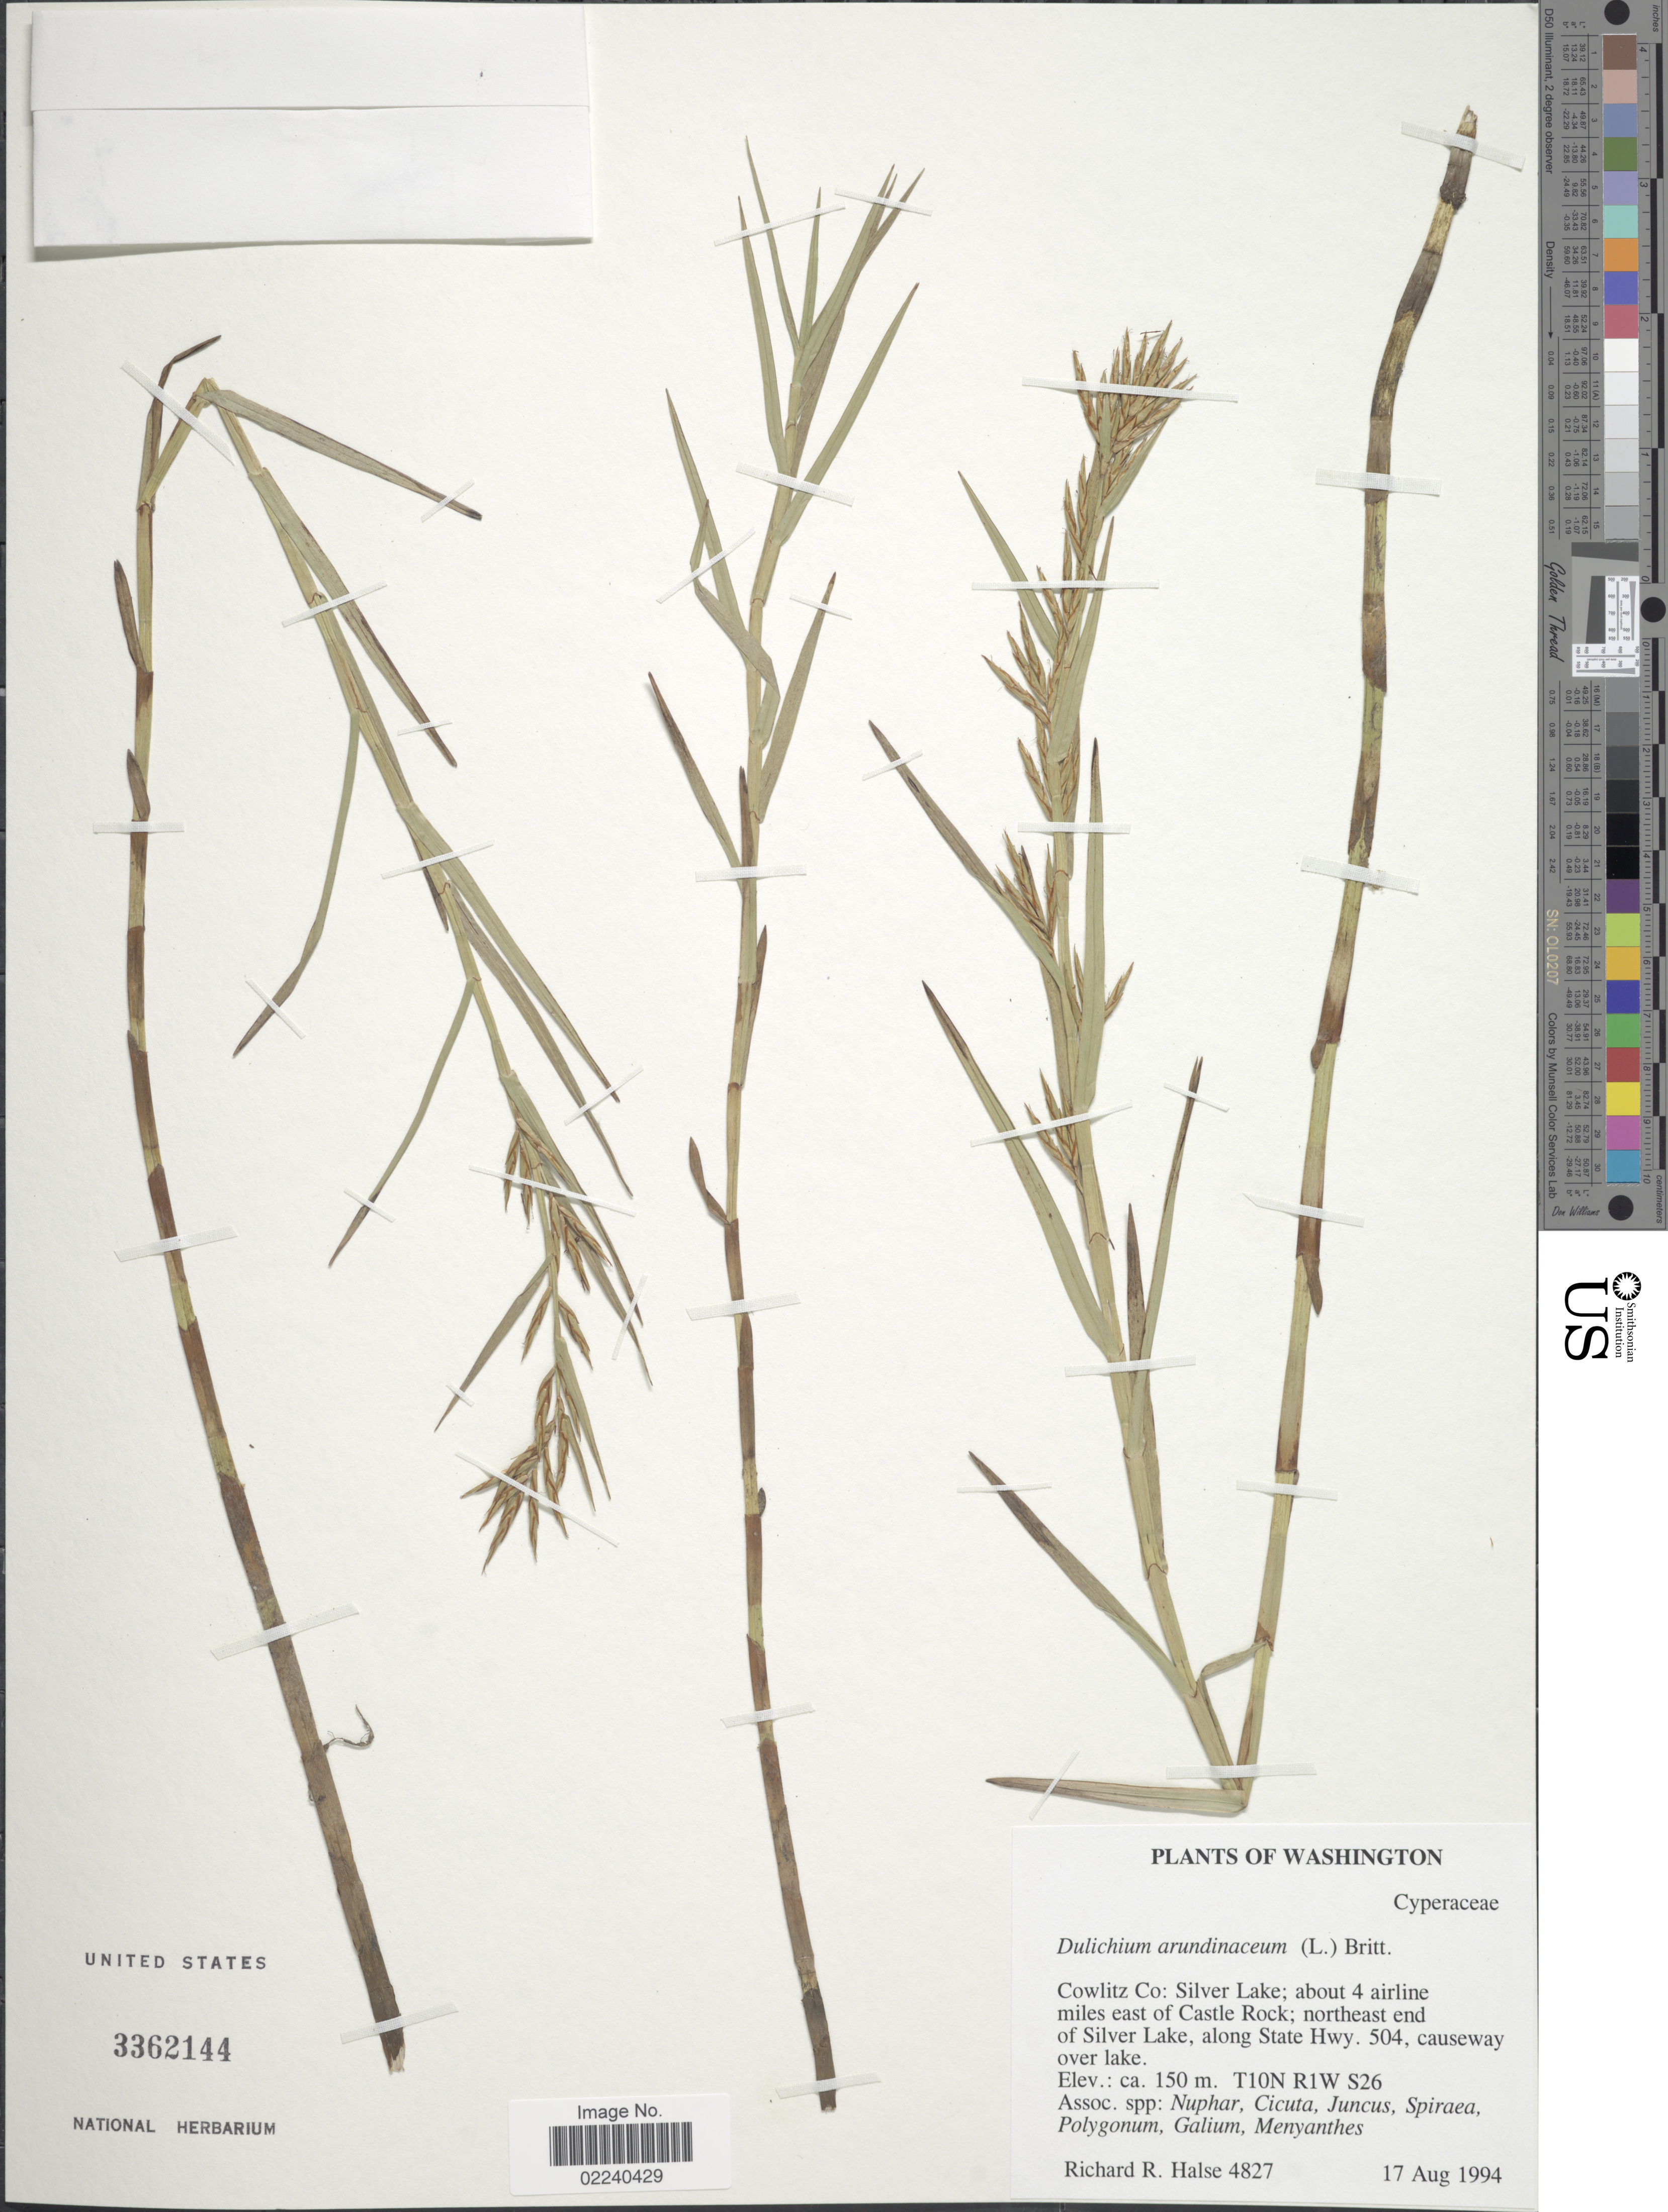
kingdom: Plantae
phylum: Tracheophyta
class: Liliopsida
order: Poales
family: Cyperaceae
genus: Dulichium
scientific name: Dulichium arundinaceum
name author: (L.) Britton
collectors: R. Halse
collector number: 4827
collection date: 1994-08-17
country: United States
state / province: Washington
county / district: Cowlitz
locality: Cowlitz Co.: Silver Lake; about 4 airline miles east of Castle Rock; northeast end of Silver Lake, along State Hwy. 504, causeway over lake, T10N R1W 26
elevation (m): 150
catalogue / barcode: US 3362144